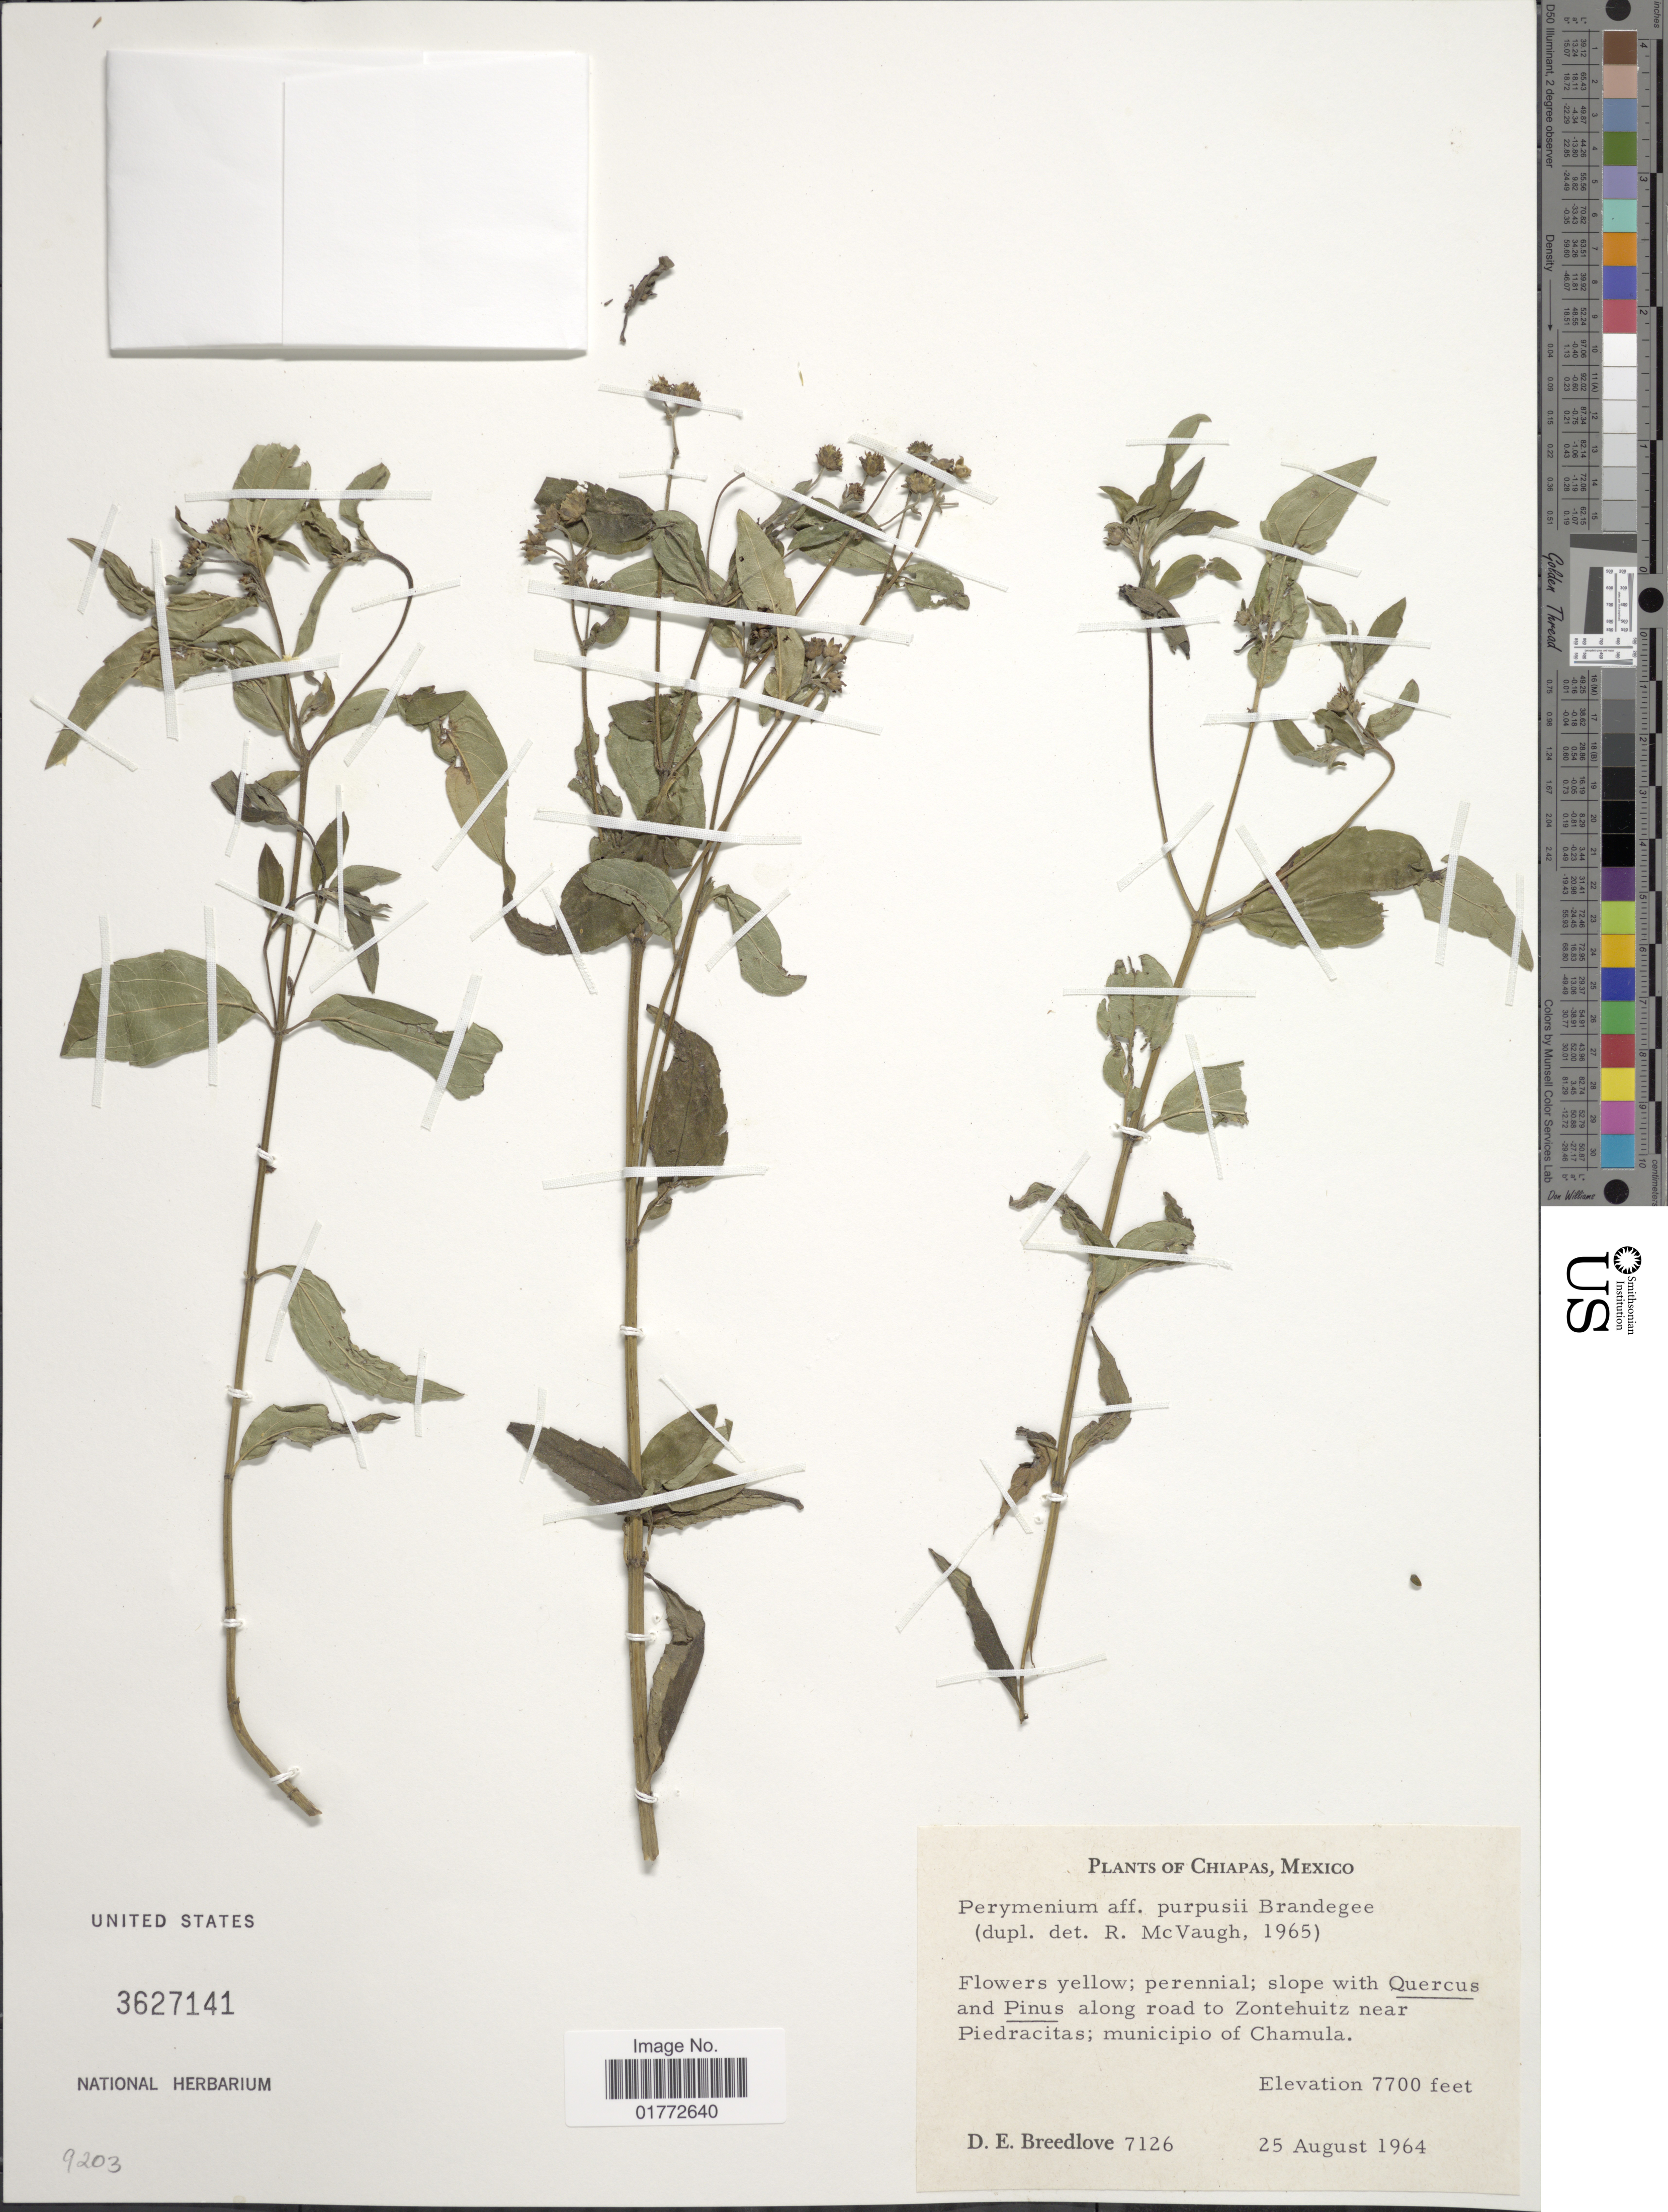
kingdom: Plantae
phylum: Tracheophyta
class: Magnoliopsida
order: Asterales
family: Asteraceae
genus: Perymenium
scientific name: Perymenium ghiesbreghtii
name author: B.L. Rob. & Greenm.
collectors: D. E. Breedlove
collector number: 7126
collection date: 1964-08-15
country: Mexico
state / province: Chiapas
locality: Along road to Zontehuitz near Pedracitas; municipio of Chamula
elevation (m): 2347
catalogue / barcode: US 3627141